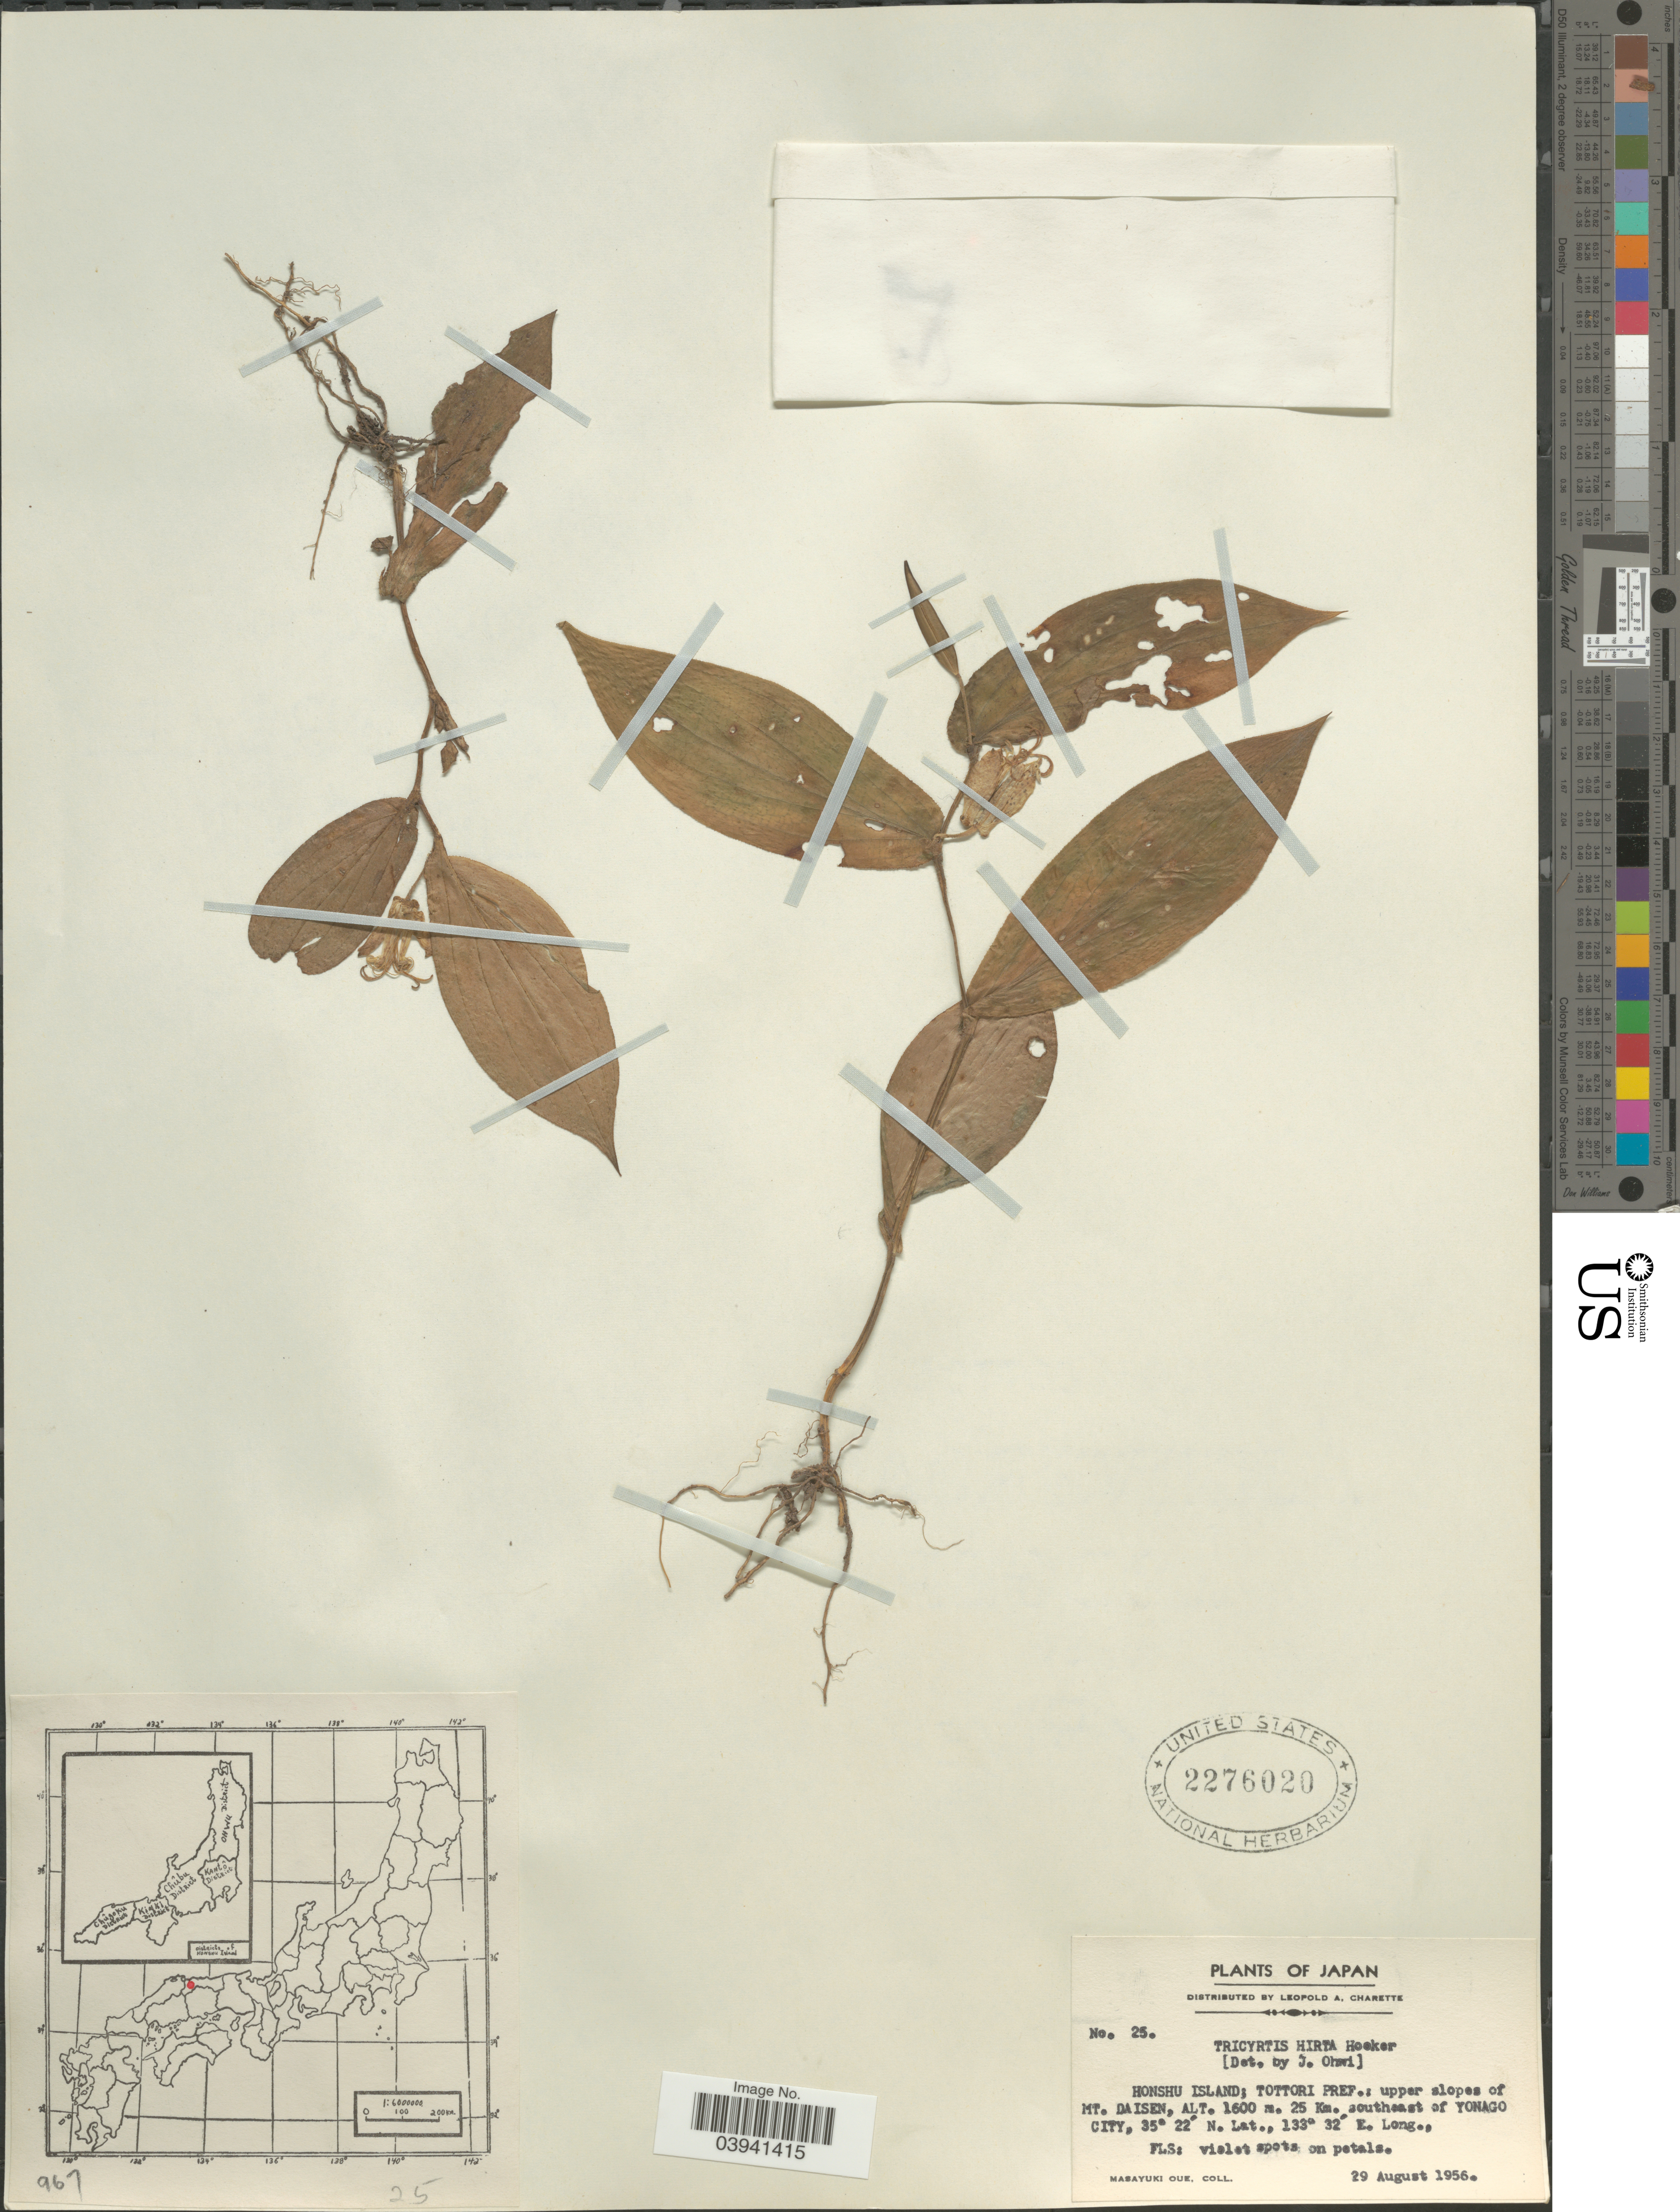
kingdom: Plantae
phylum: Tracheophyta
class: Liliopsida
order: Liliales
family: Liliaceae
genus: Tricyrtis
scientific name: Tricyrtis hirta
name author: (Thunb.) Hook.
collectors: M. Oue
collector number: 25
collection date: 1956-08-29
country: Japan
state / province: Tottori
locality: Honshu Island; Tottori Pref.: upper slopes of Mt. Daisen. 25 km. southeast of Yonago City.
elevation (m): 1600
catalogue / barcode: US 2276020